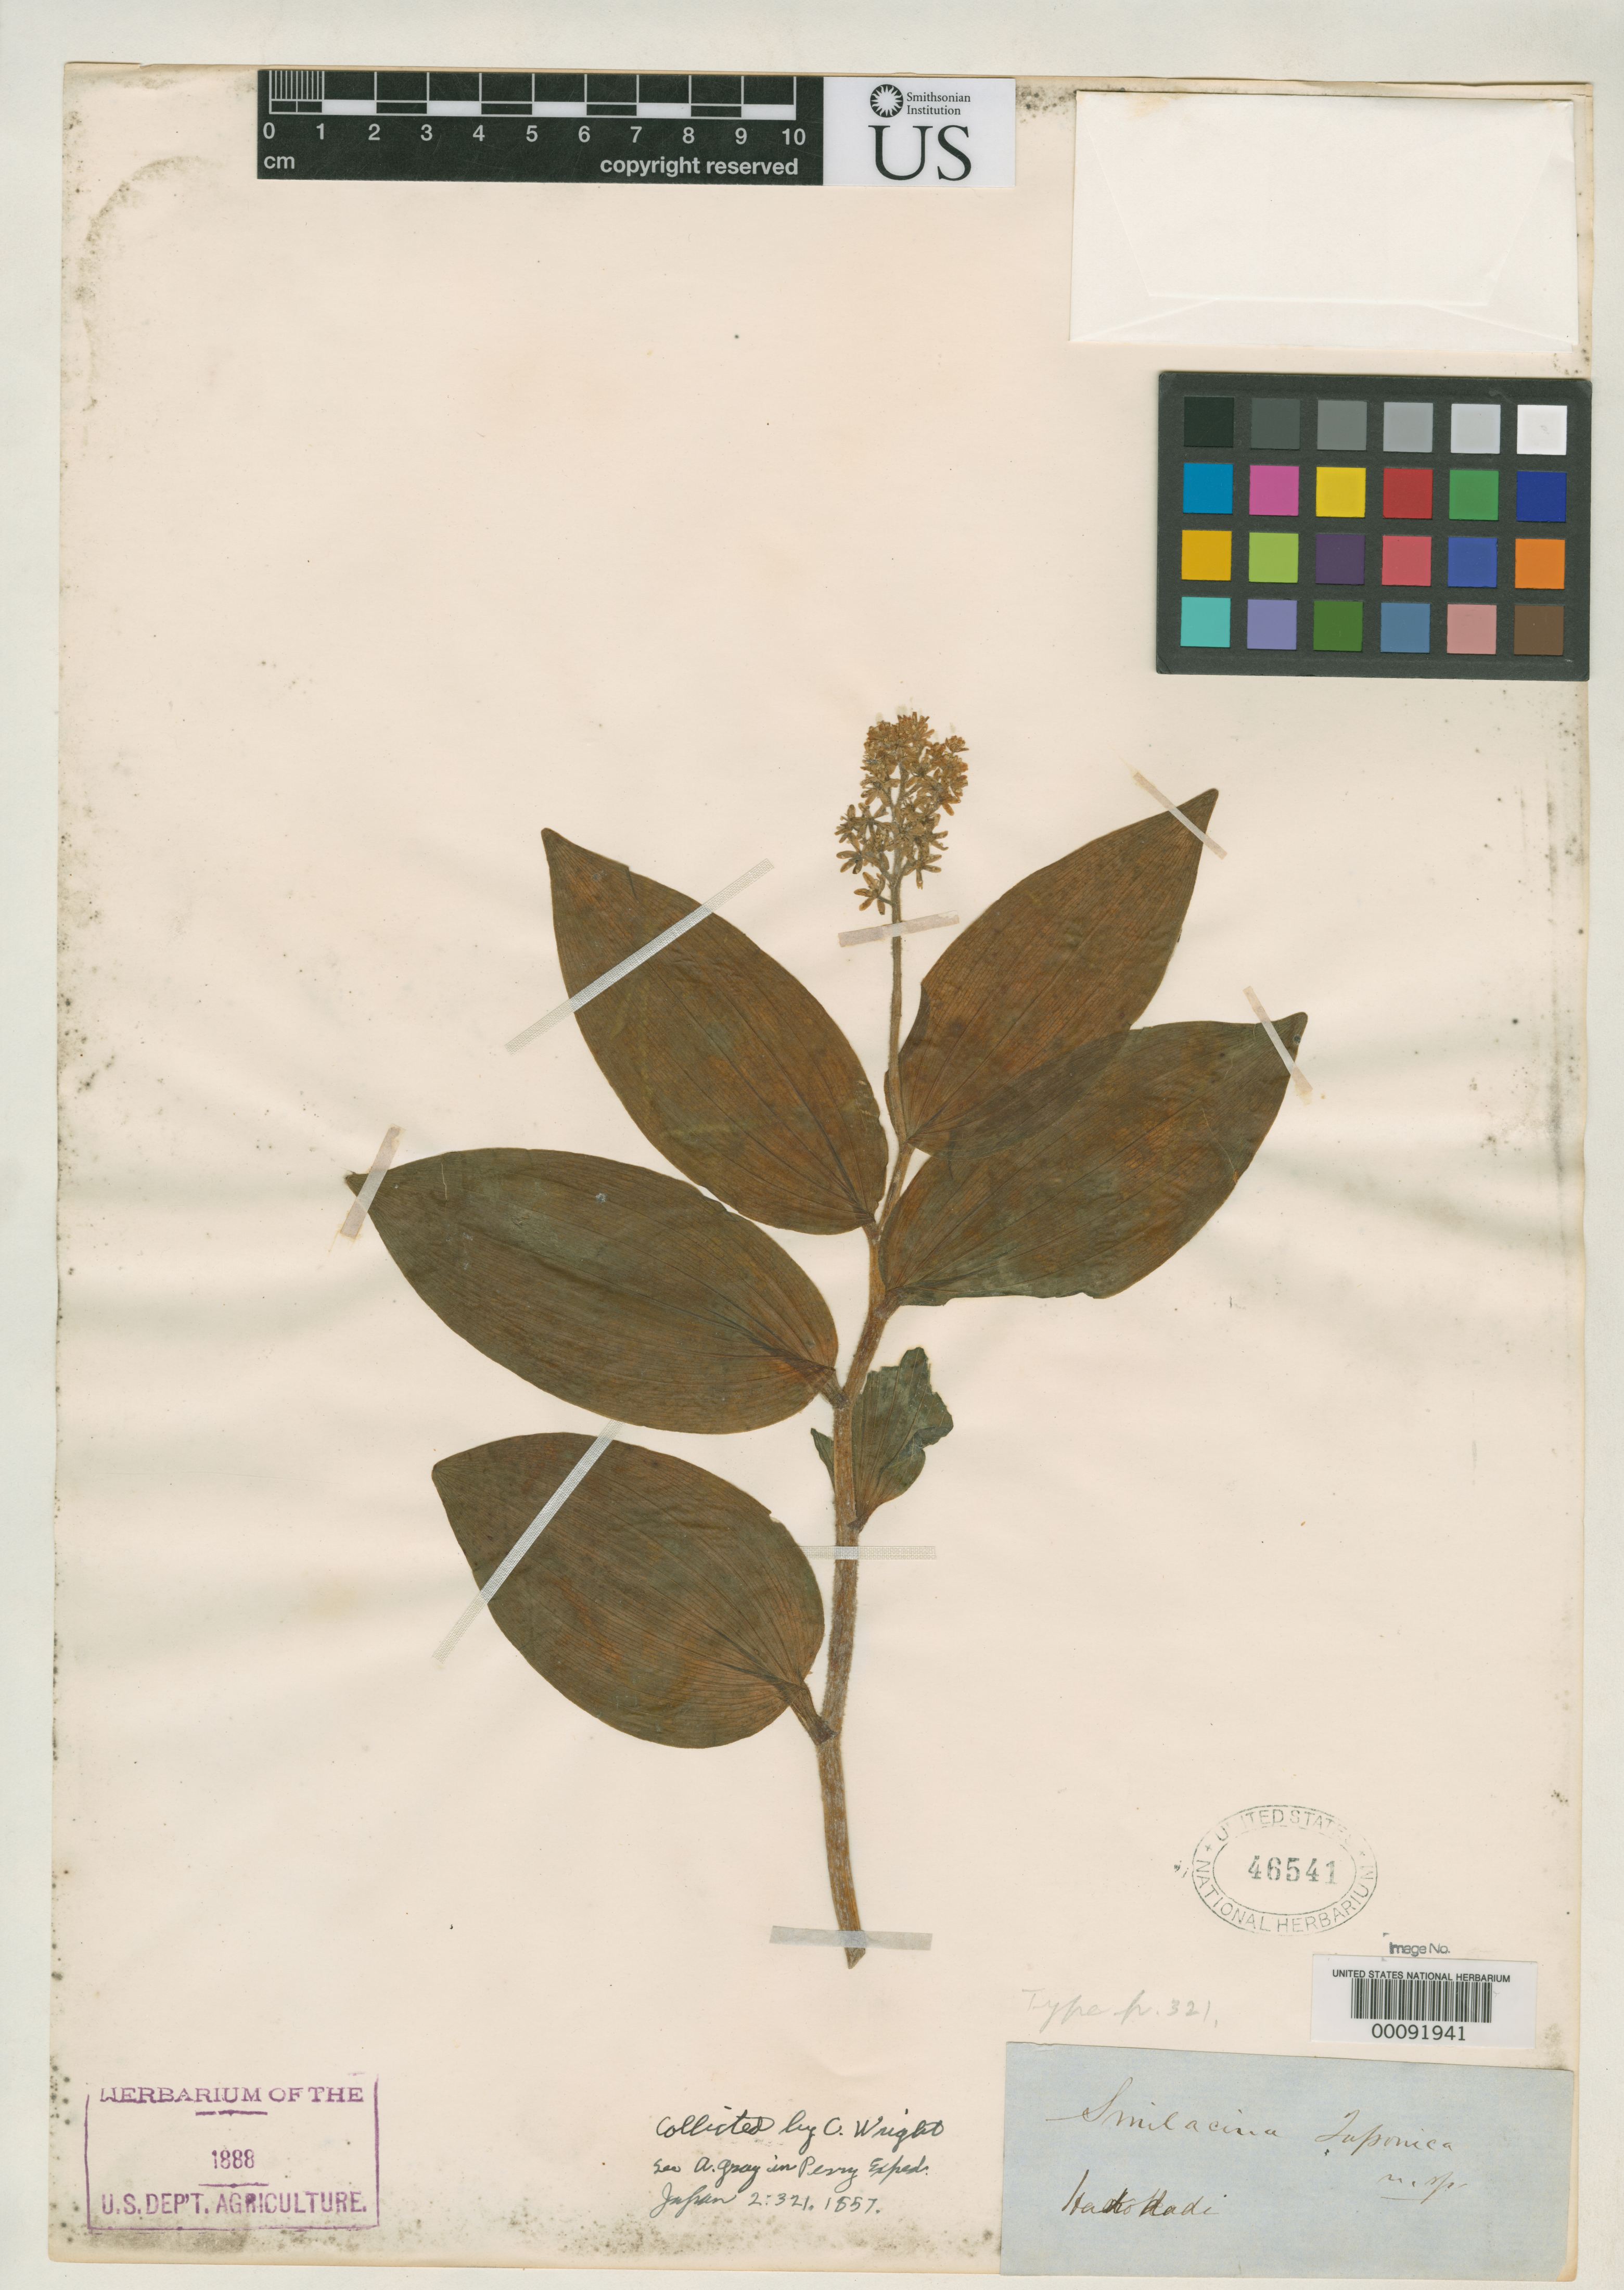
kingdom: Plantae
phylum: Tracheophyta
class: Liliopsida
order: Asparagales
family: Asparagaceae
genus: Smilacina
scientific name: Smilacina japonica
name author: A. Gray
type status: Type Collection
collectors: C. Wright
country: Japan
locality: Hako Hadi.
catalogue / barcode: US 46541